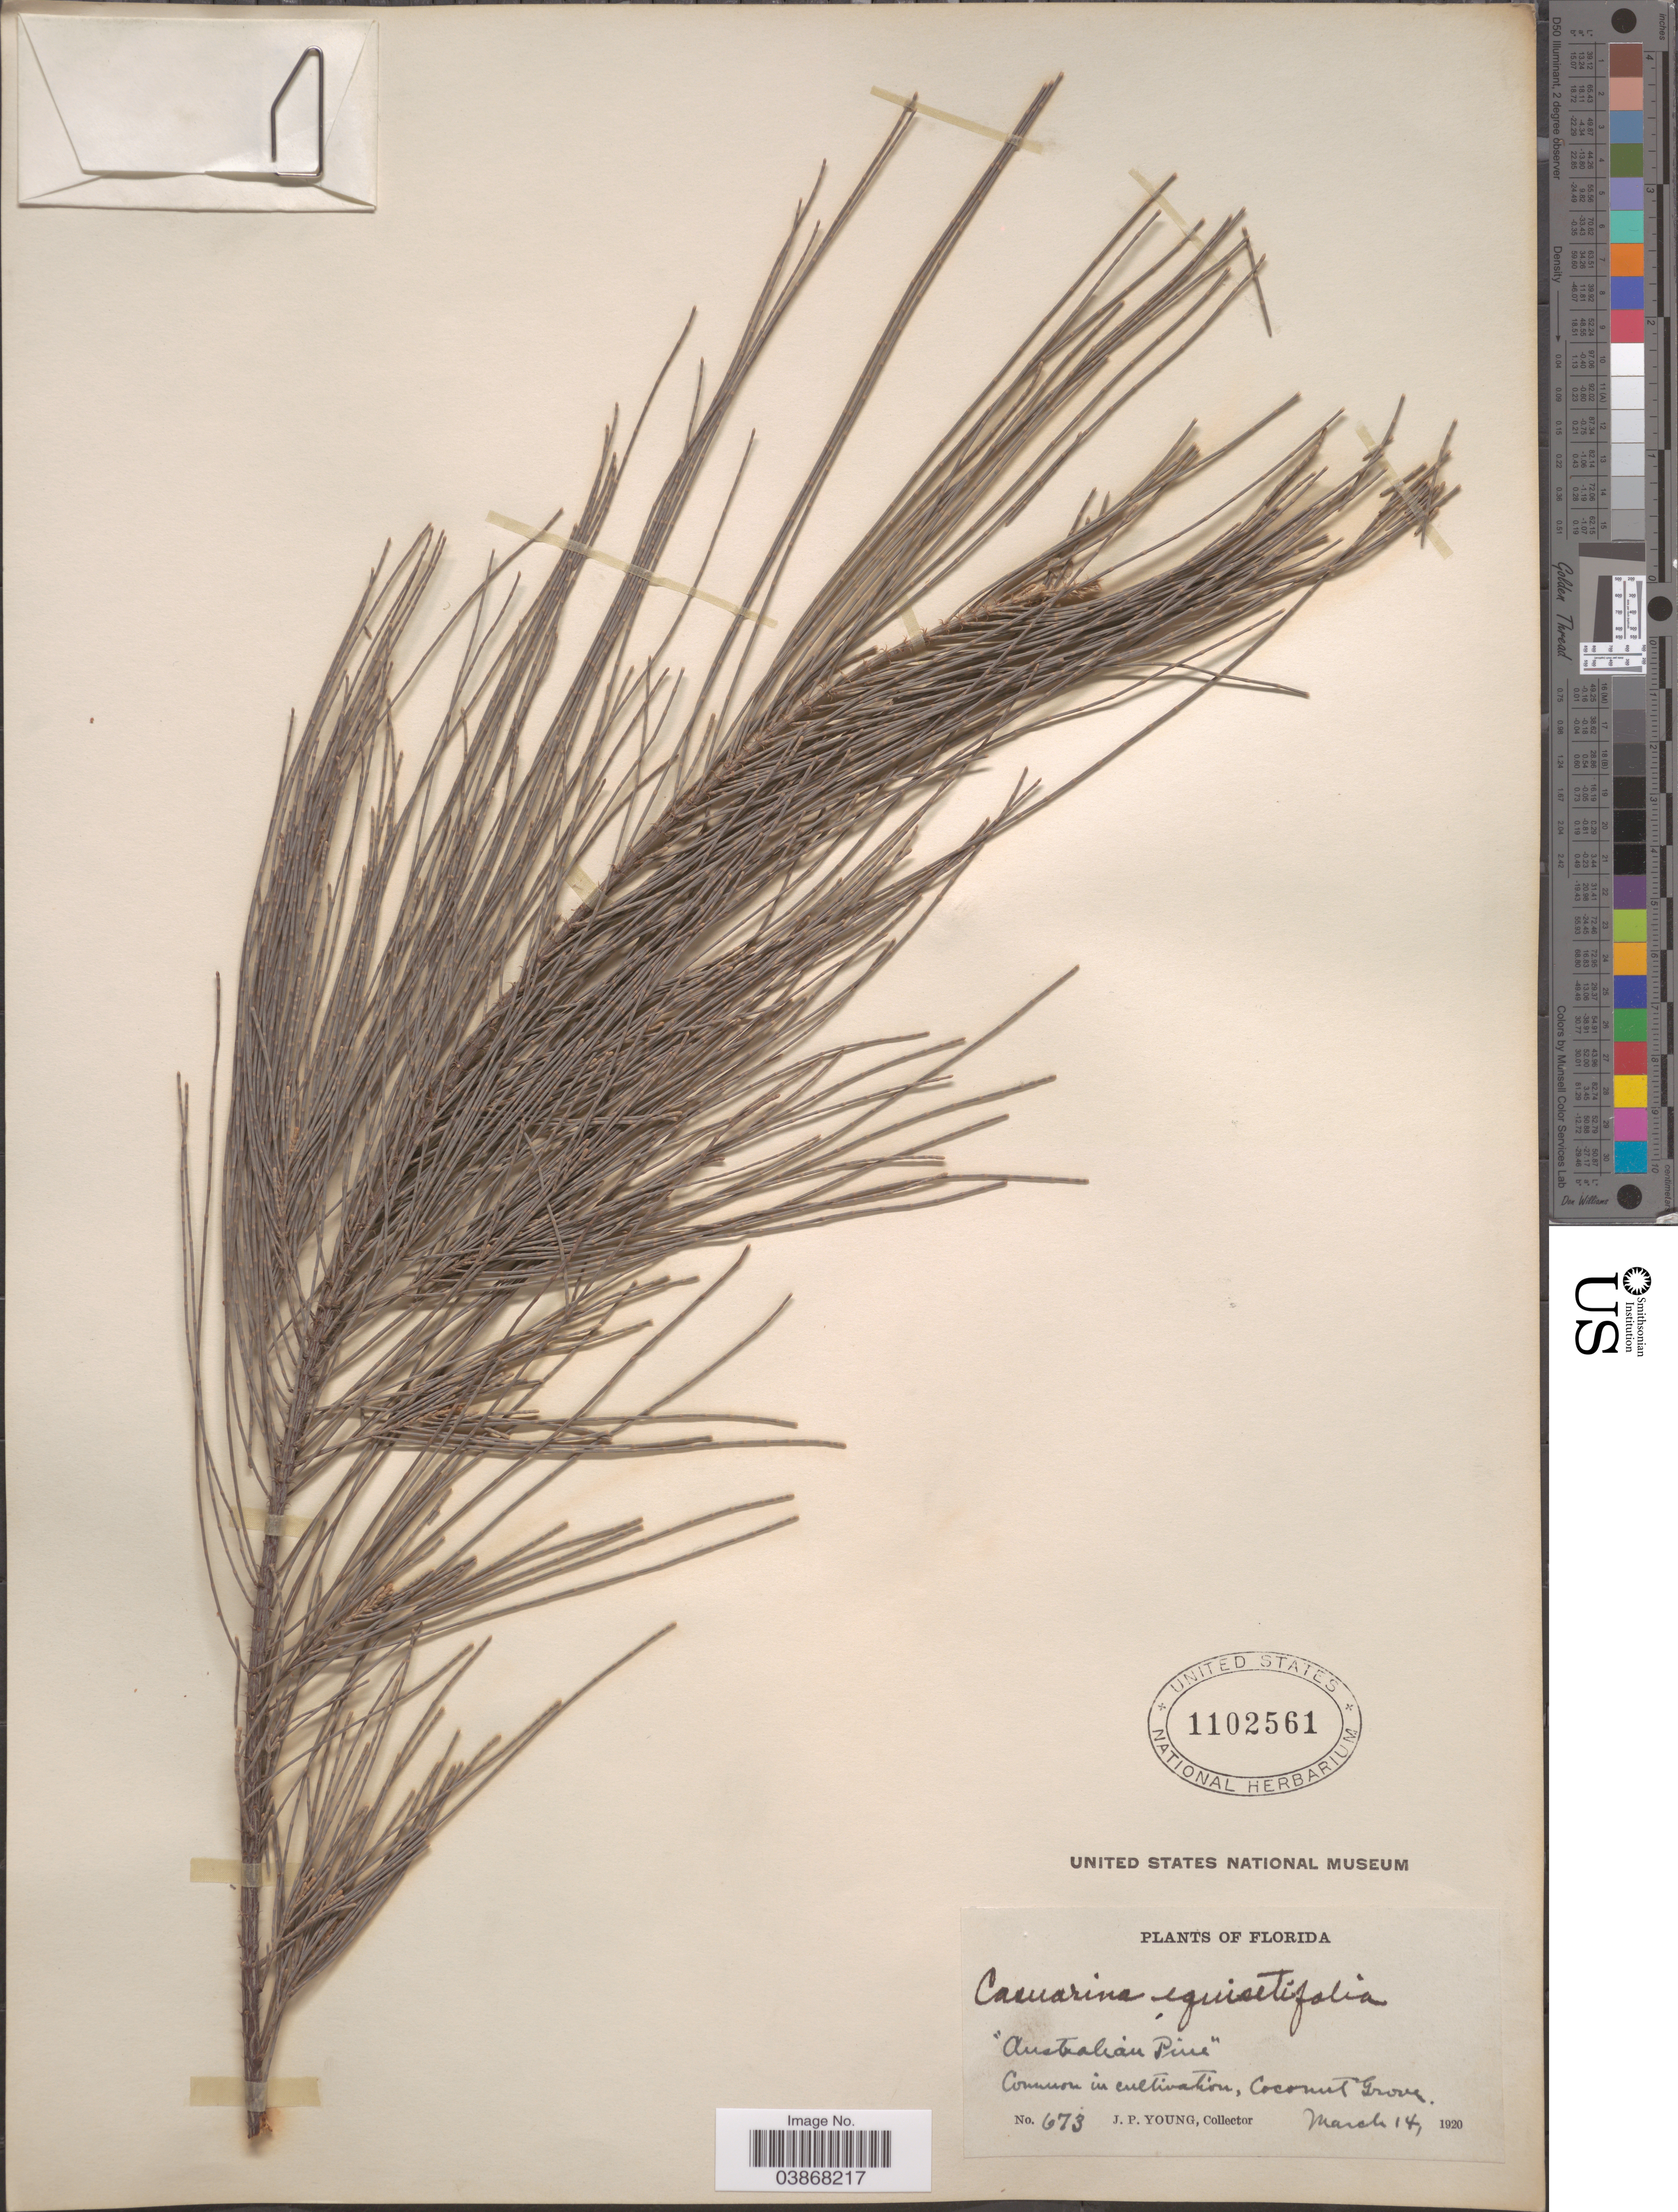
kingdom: Plantae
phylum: Tracheophyta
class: Magnoliopsida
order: Fagales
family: Casuarinaceae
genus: Casuarina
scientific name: Casuarina equisetifolia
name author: L.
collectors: J. P. Young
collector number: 673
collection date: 1920-03-14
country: United States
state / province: Florida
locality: Coconut Grove.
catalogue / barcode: US 1102561